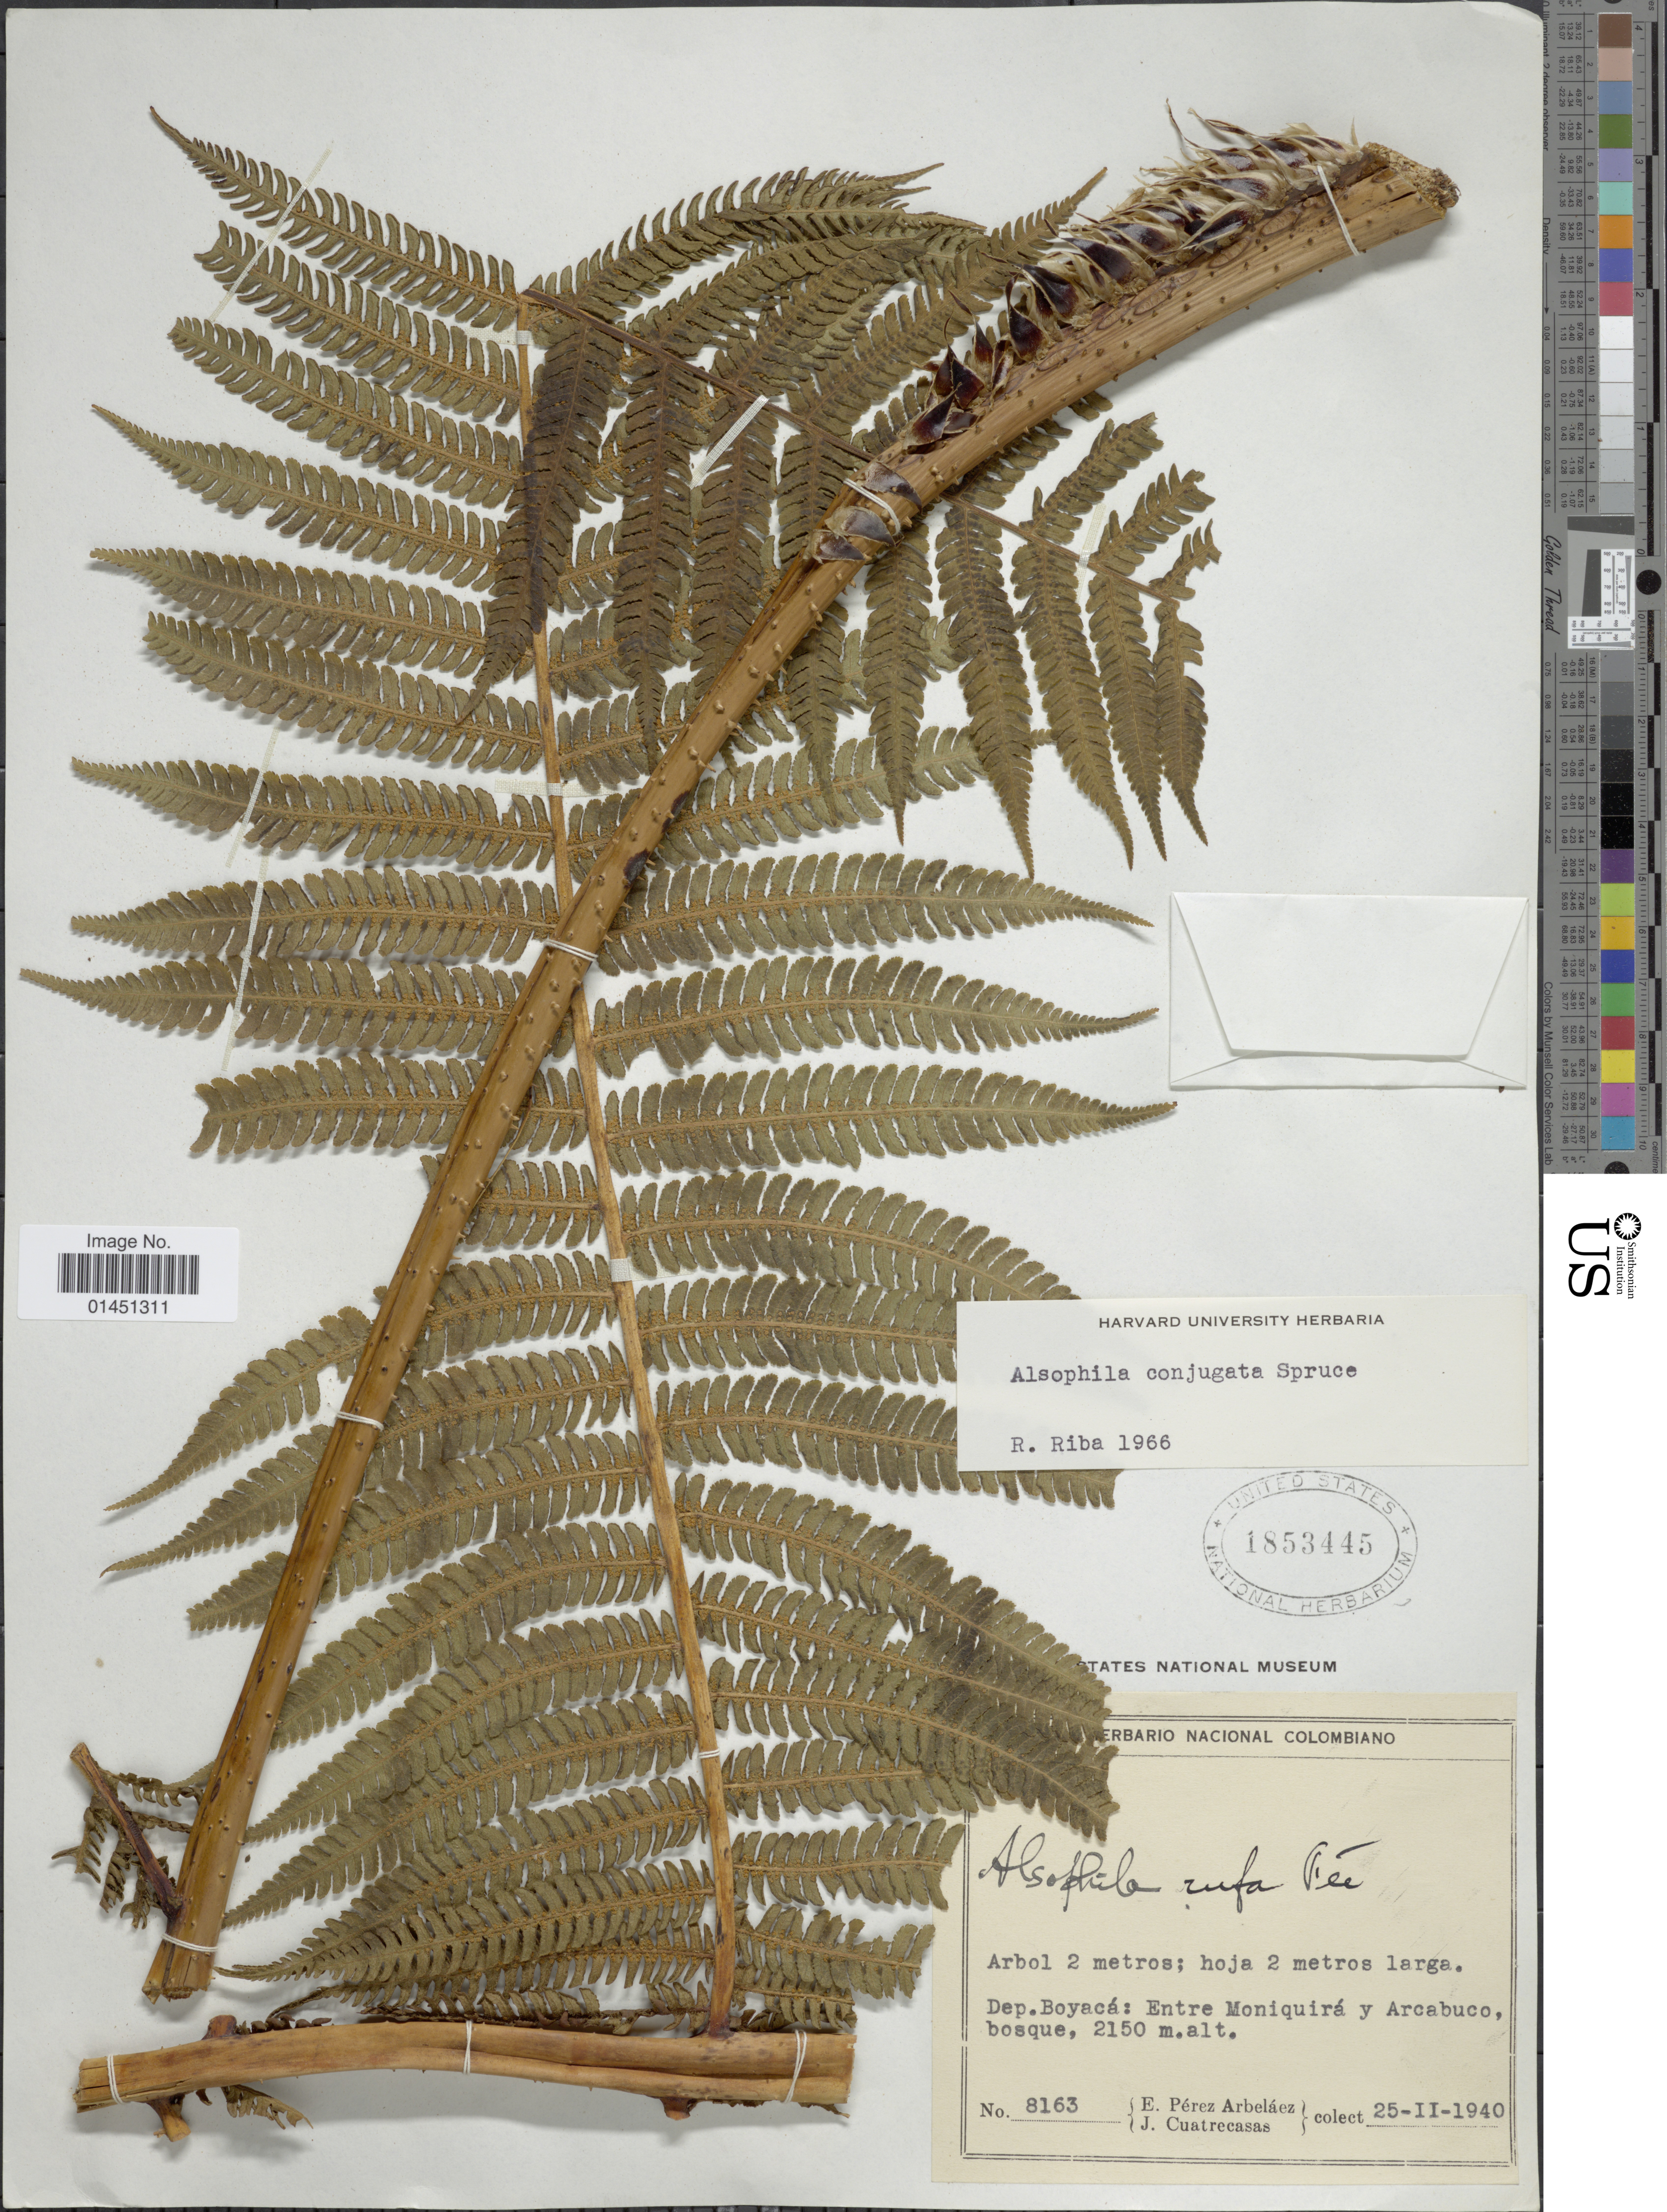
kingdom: Plantae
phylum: Tracheophyta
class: Polypodiopsida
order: Cyatheales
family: Cyatheaceae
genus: Cyathea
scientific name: Cyathea conjugata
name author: (Hook.) Domin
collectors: E. Pérez Arbeláez & J. Cuatrecasas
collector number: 8163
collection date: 1940-02-25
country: Colombia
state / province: Boyacá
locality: Entre Moniquira y Arcabuco, bosque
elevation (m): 2150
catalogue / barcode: US 1853445